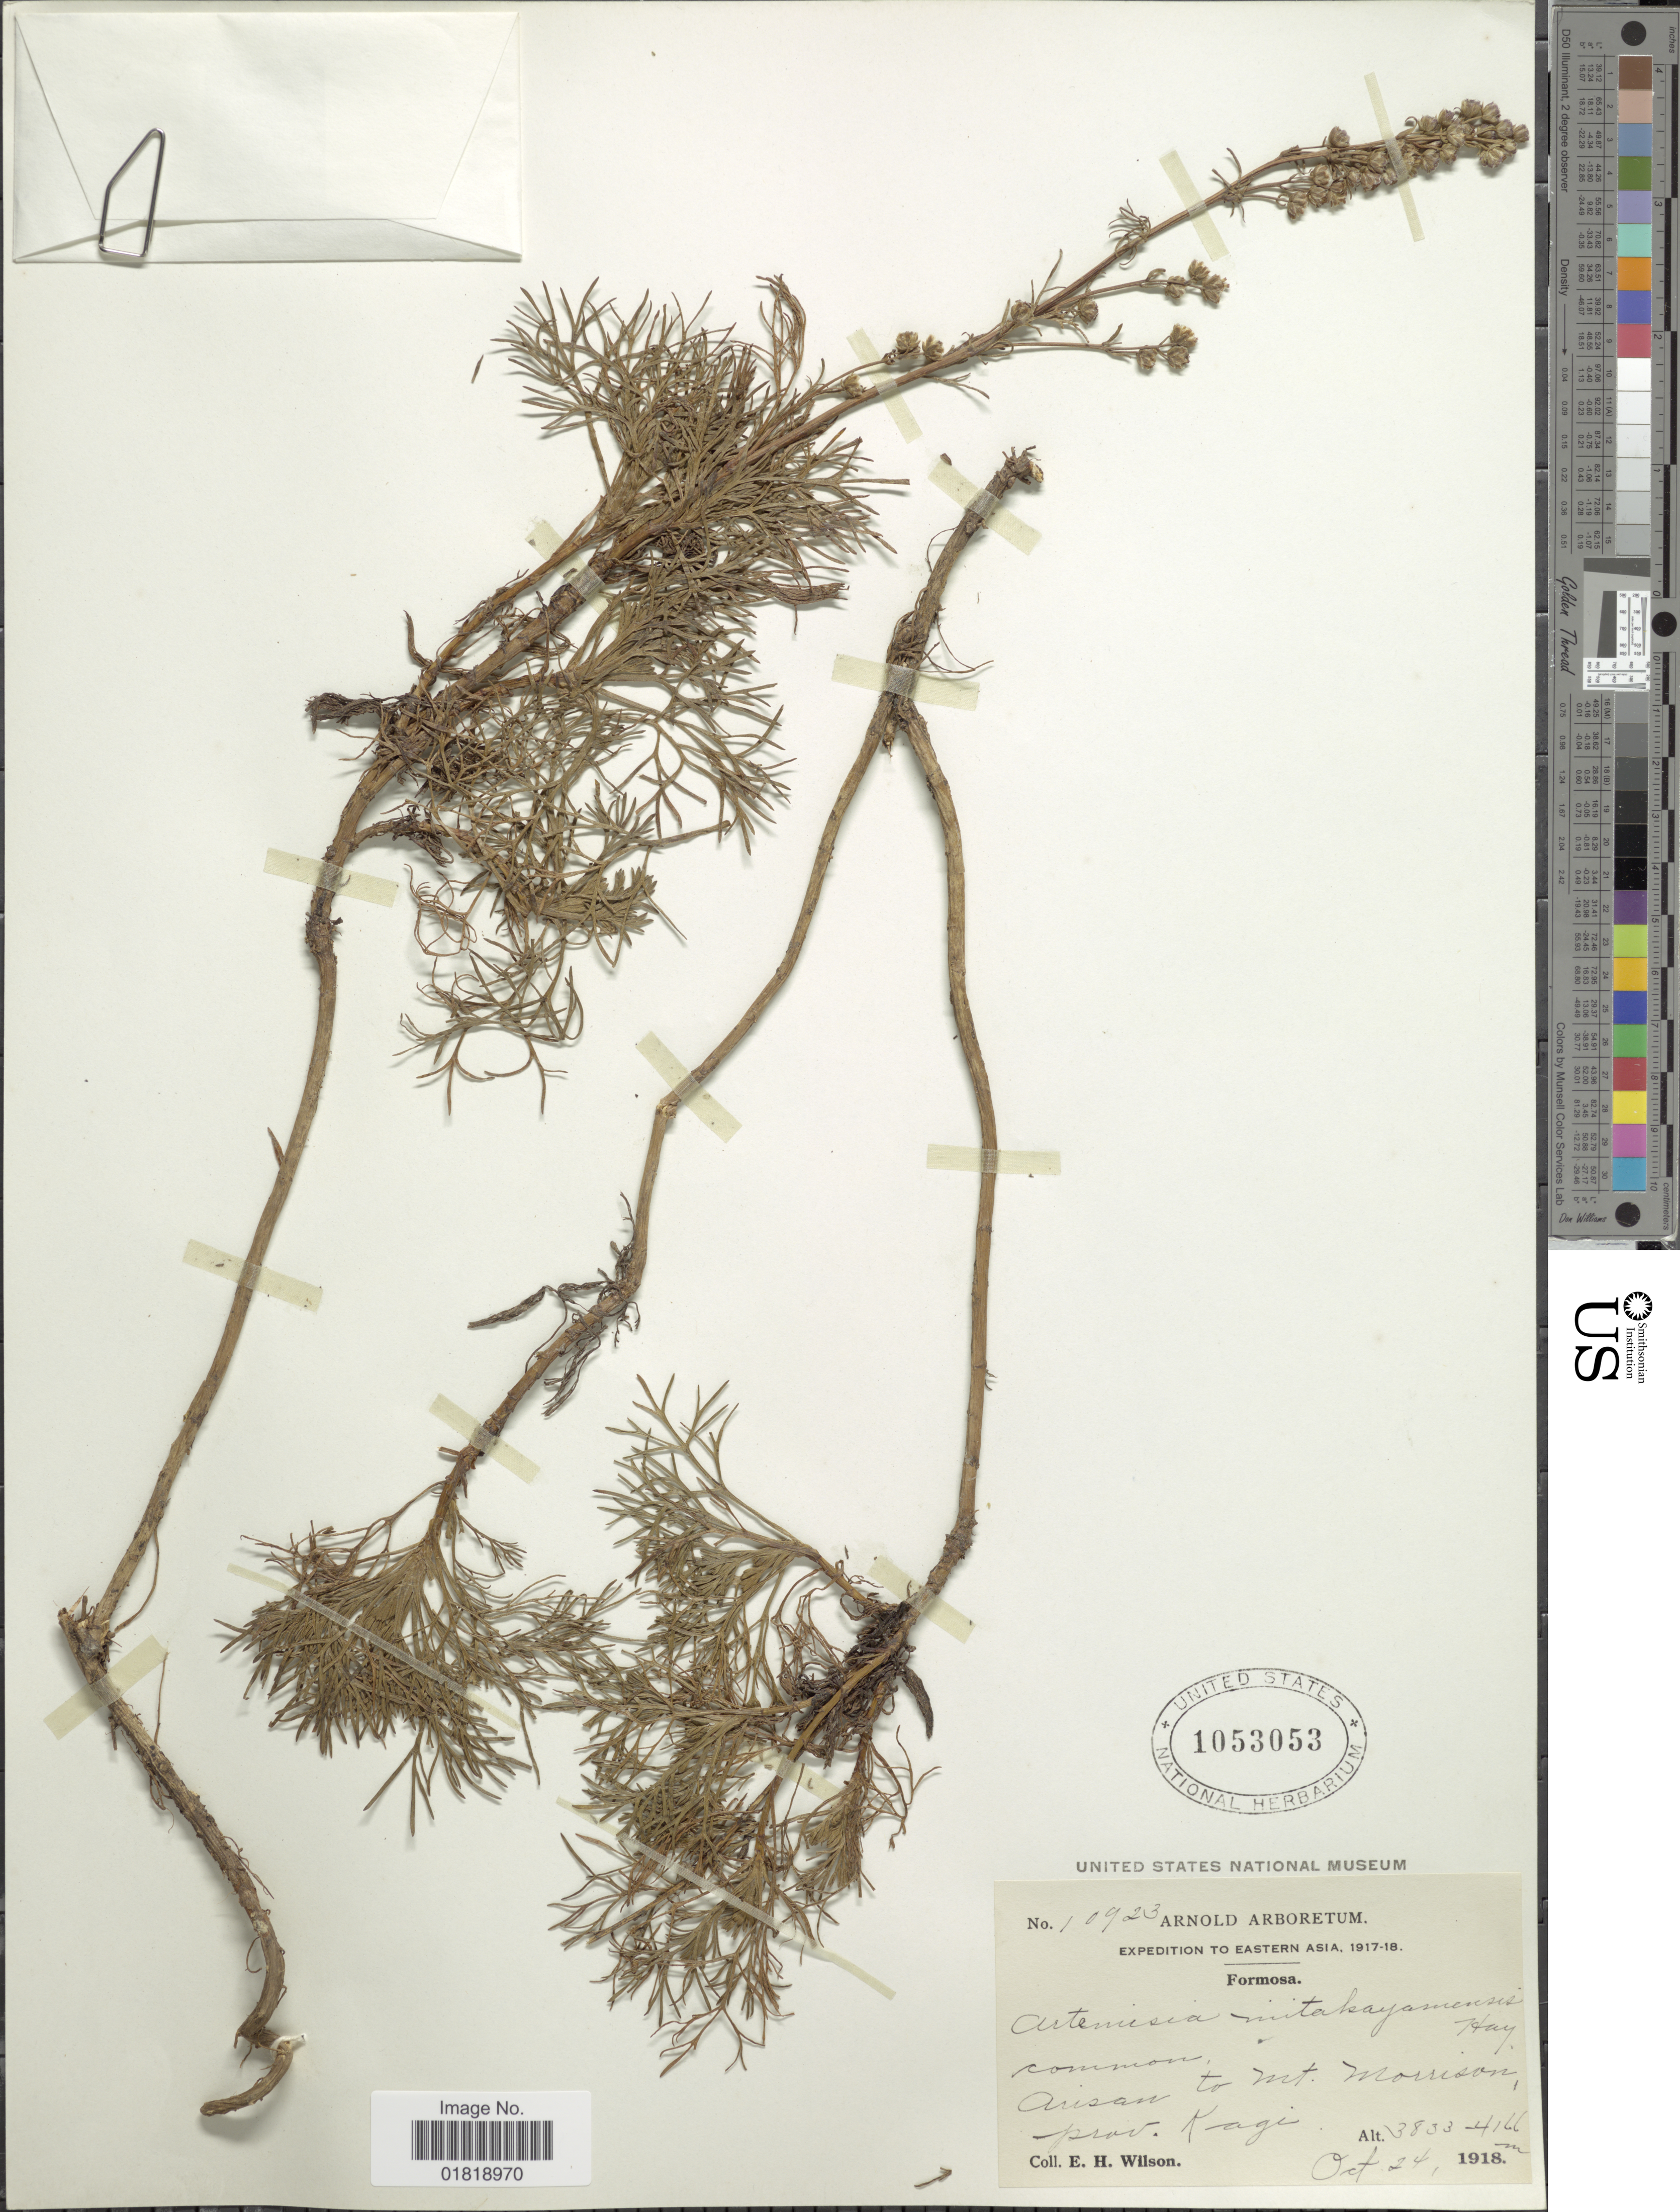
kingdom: Plantae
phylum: Tracheophyta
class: Magnoliopsida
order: Asterales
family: Asteraceae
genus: Artemisia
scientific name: Artemisia niitakayamensis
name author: Hayata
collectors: E. H. Wilson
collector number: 10923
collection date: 1918-10-24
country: Taiwan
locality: Arisan to Mt. Morrison prov. Kagi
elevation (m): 3833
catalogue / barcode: US 1053053